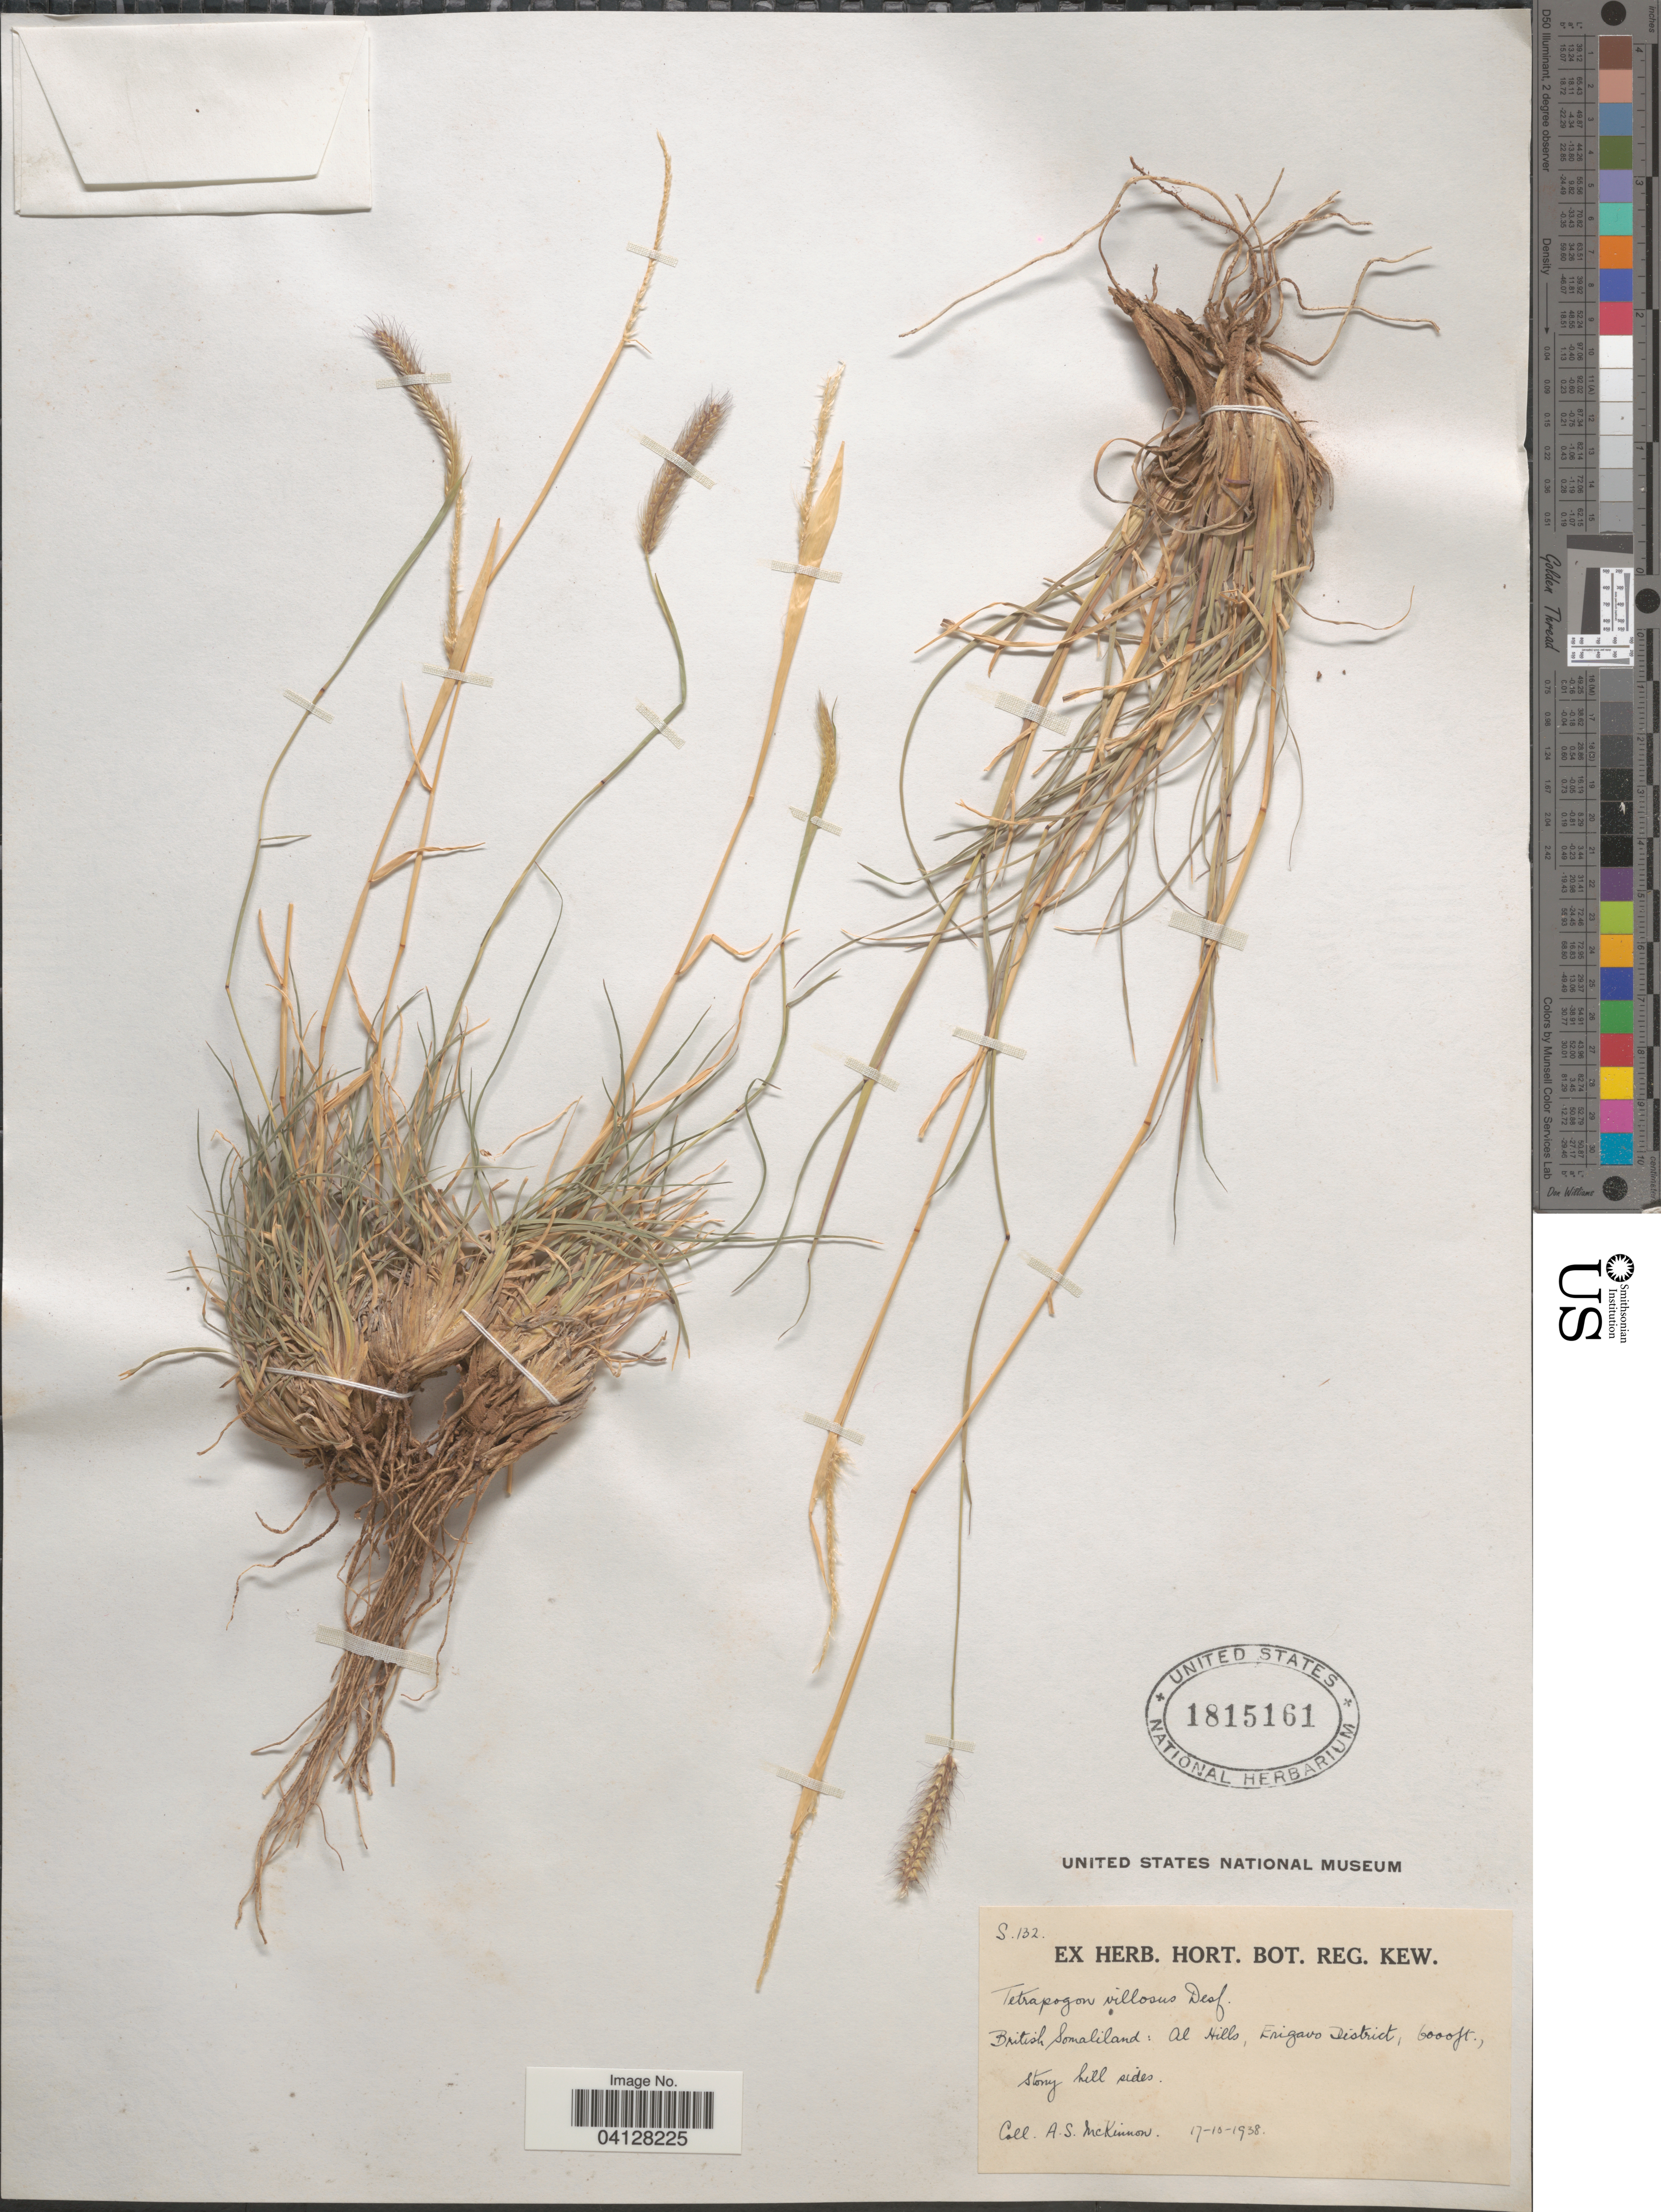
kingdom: Plantae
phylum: Tracheophyta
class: Liliopsida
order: Poales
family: Poaceae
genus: Tetrapogon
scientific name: Tetrapogon villosus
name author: Desf.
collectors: A. Mckinnon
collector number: S132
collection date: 1938-10-17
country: Somalia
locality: British Somaliland: Al Hills, Erigavo District.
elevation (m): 1829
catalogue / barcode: US 1815161